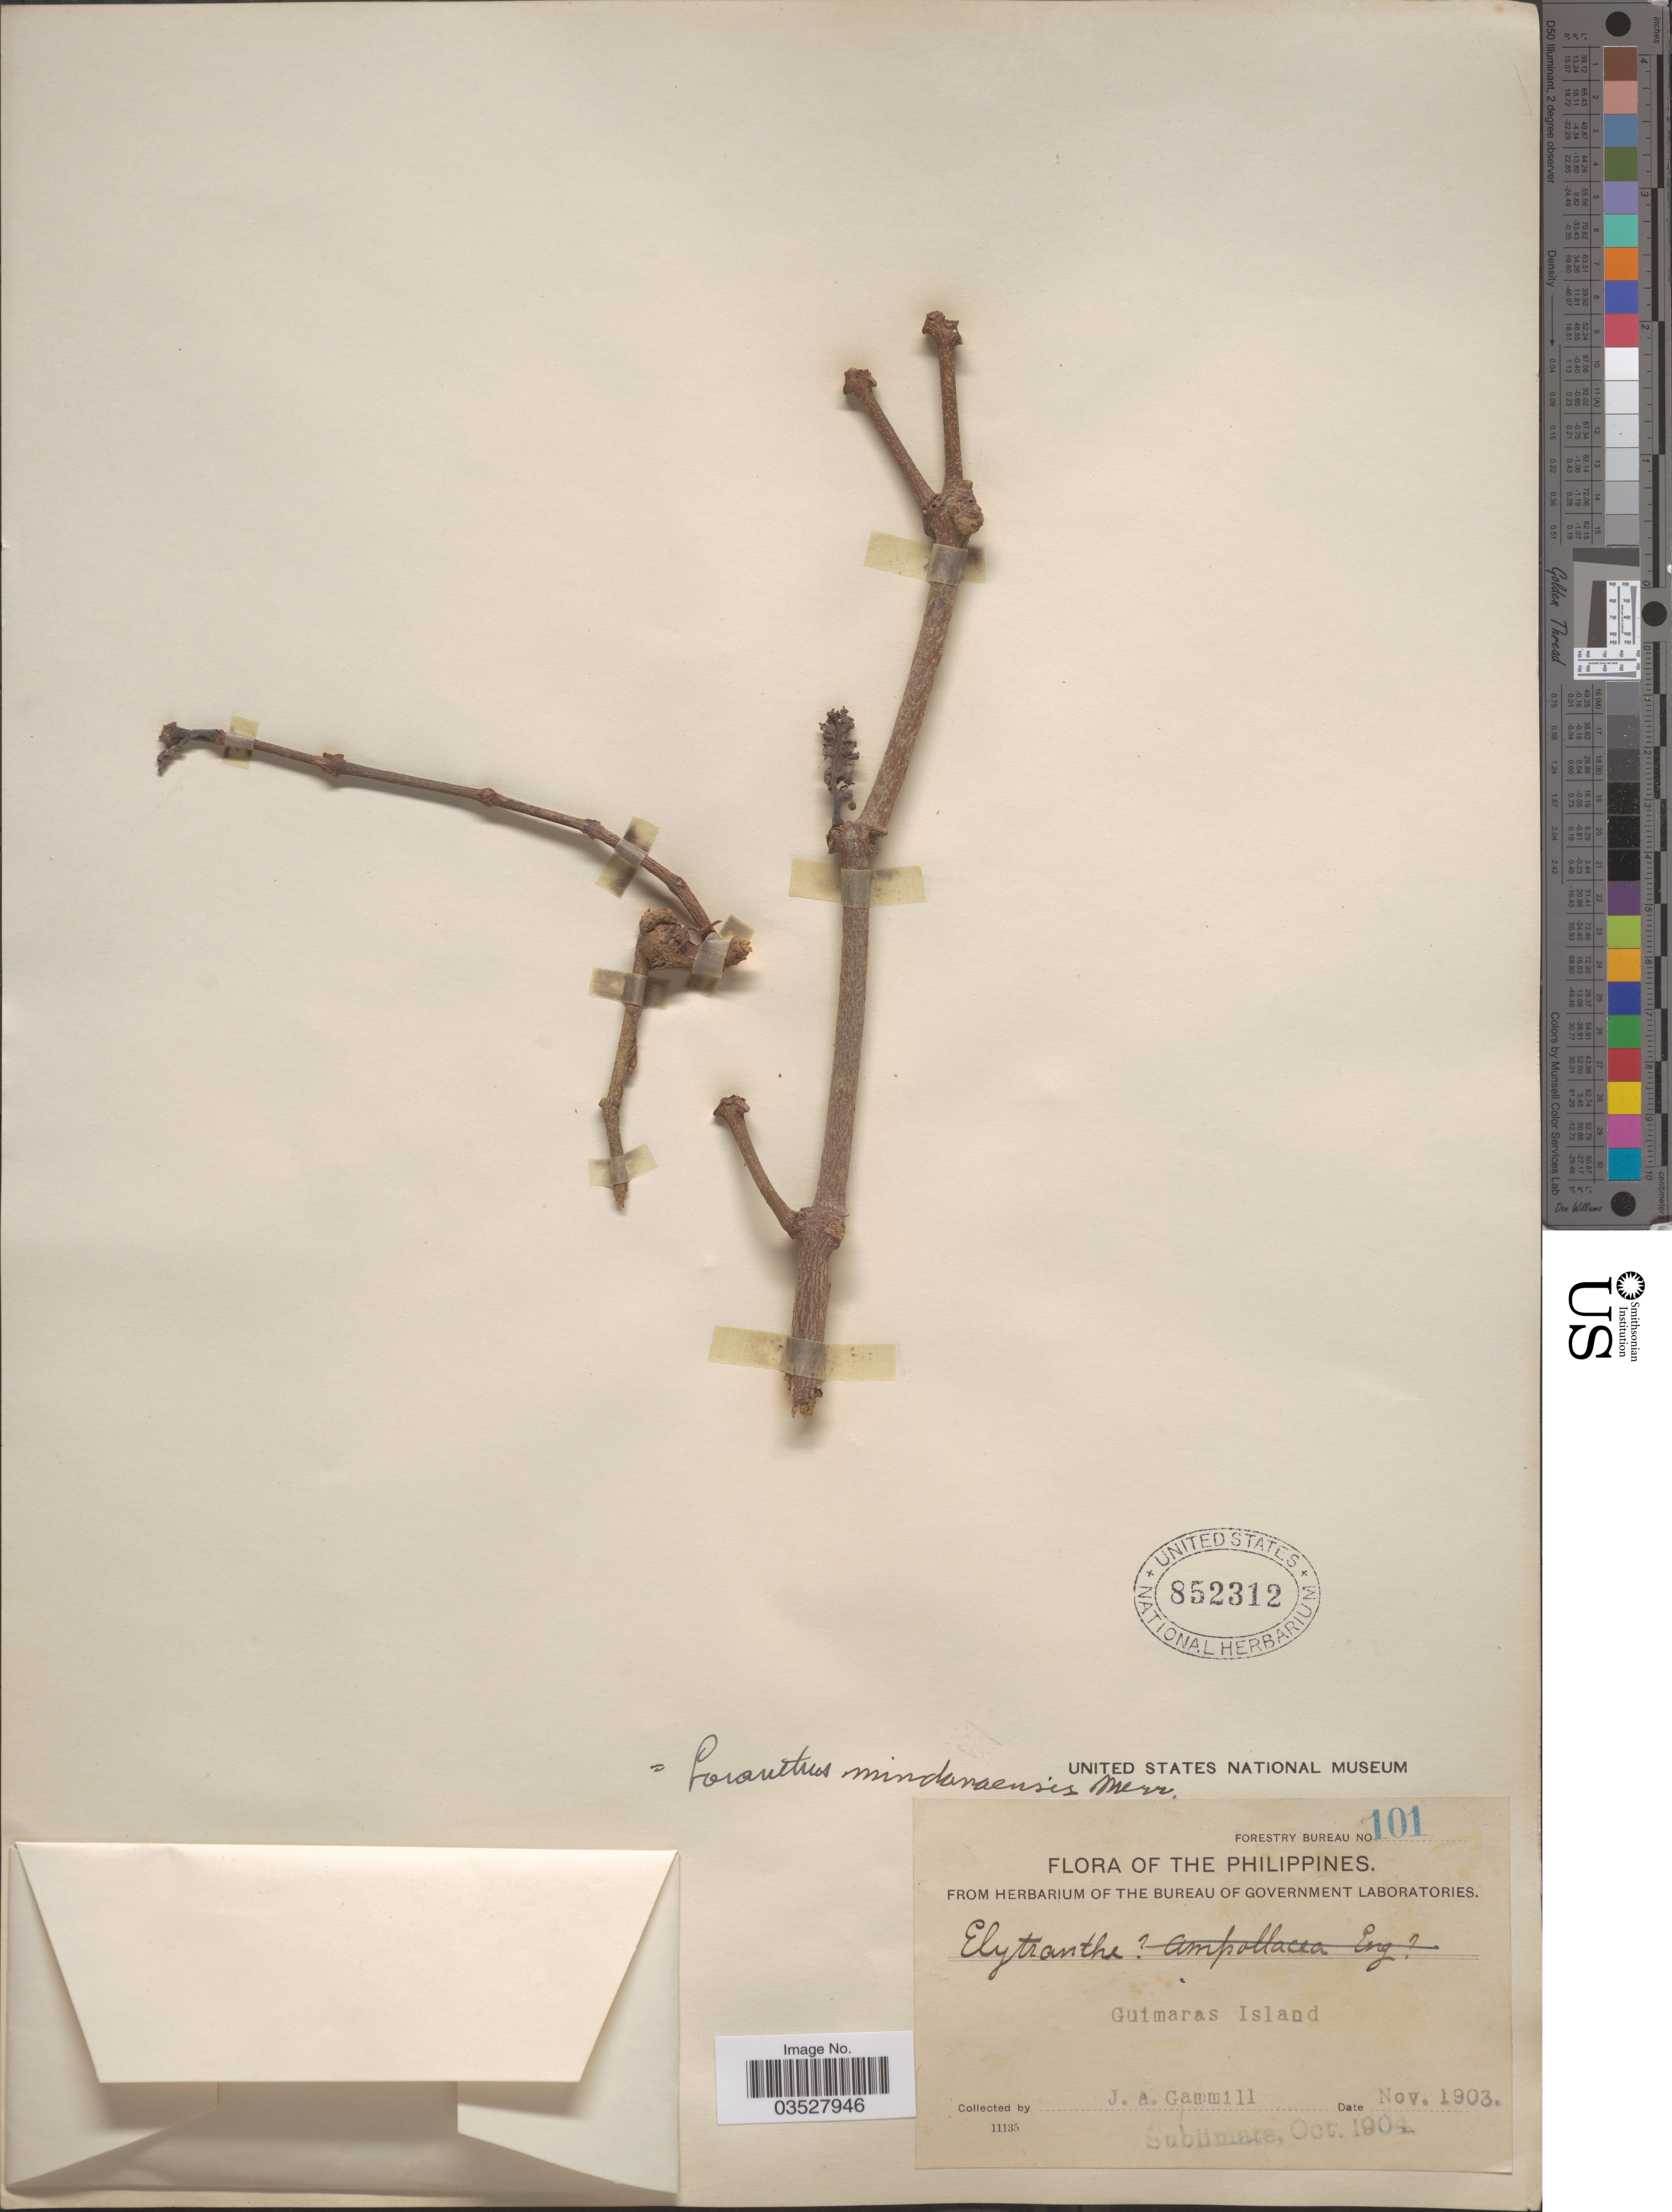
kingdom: Plantae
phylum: Tracheophyta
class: Magnoliopsida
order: Santalales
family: Loranthaceae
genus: Decaisnina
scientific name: Decaisnina cumingii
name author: (Tiegh.) Barlow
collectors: J. Gammill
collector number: Forestry Bureau 101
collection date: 1903-11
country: Philippines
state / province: Western Visayas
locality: Guimaras Island.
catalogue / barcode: US 852312